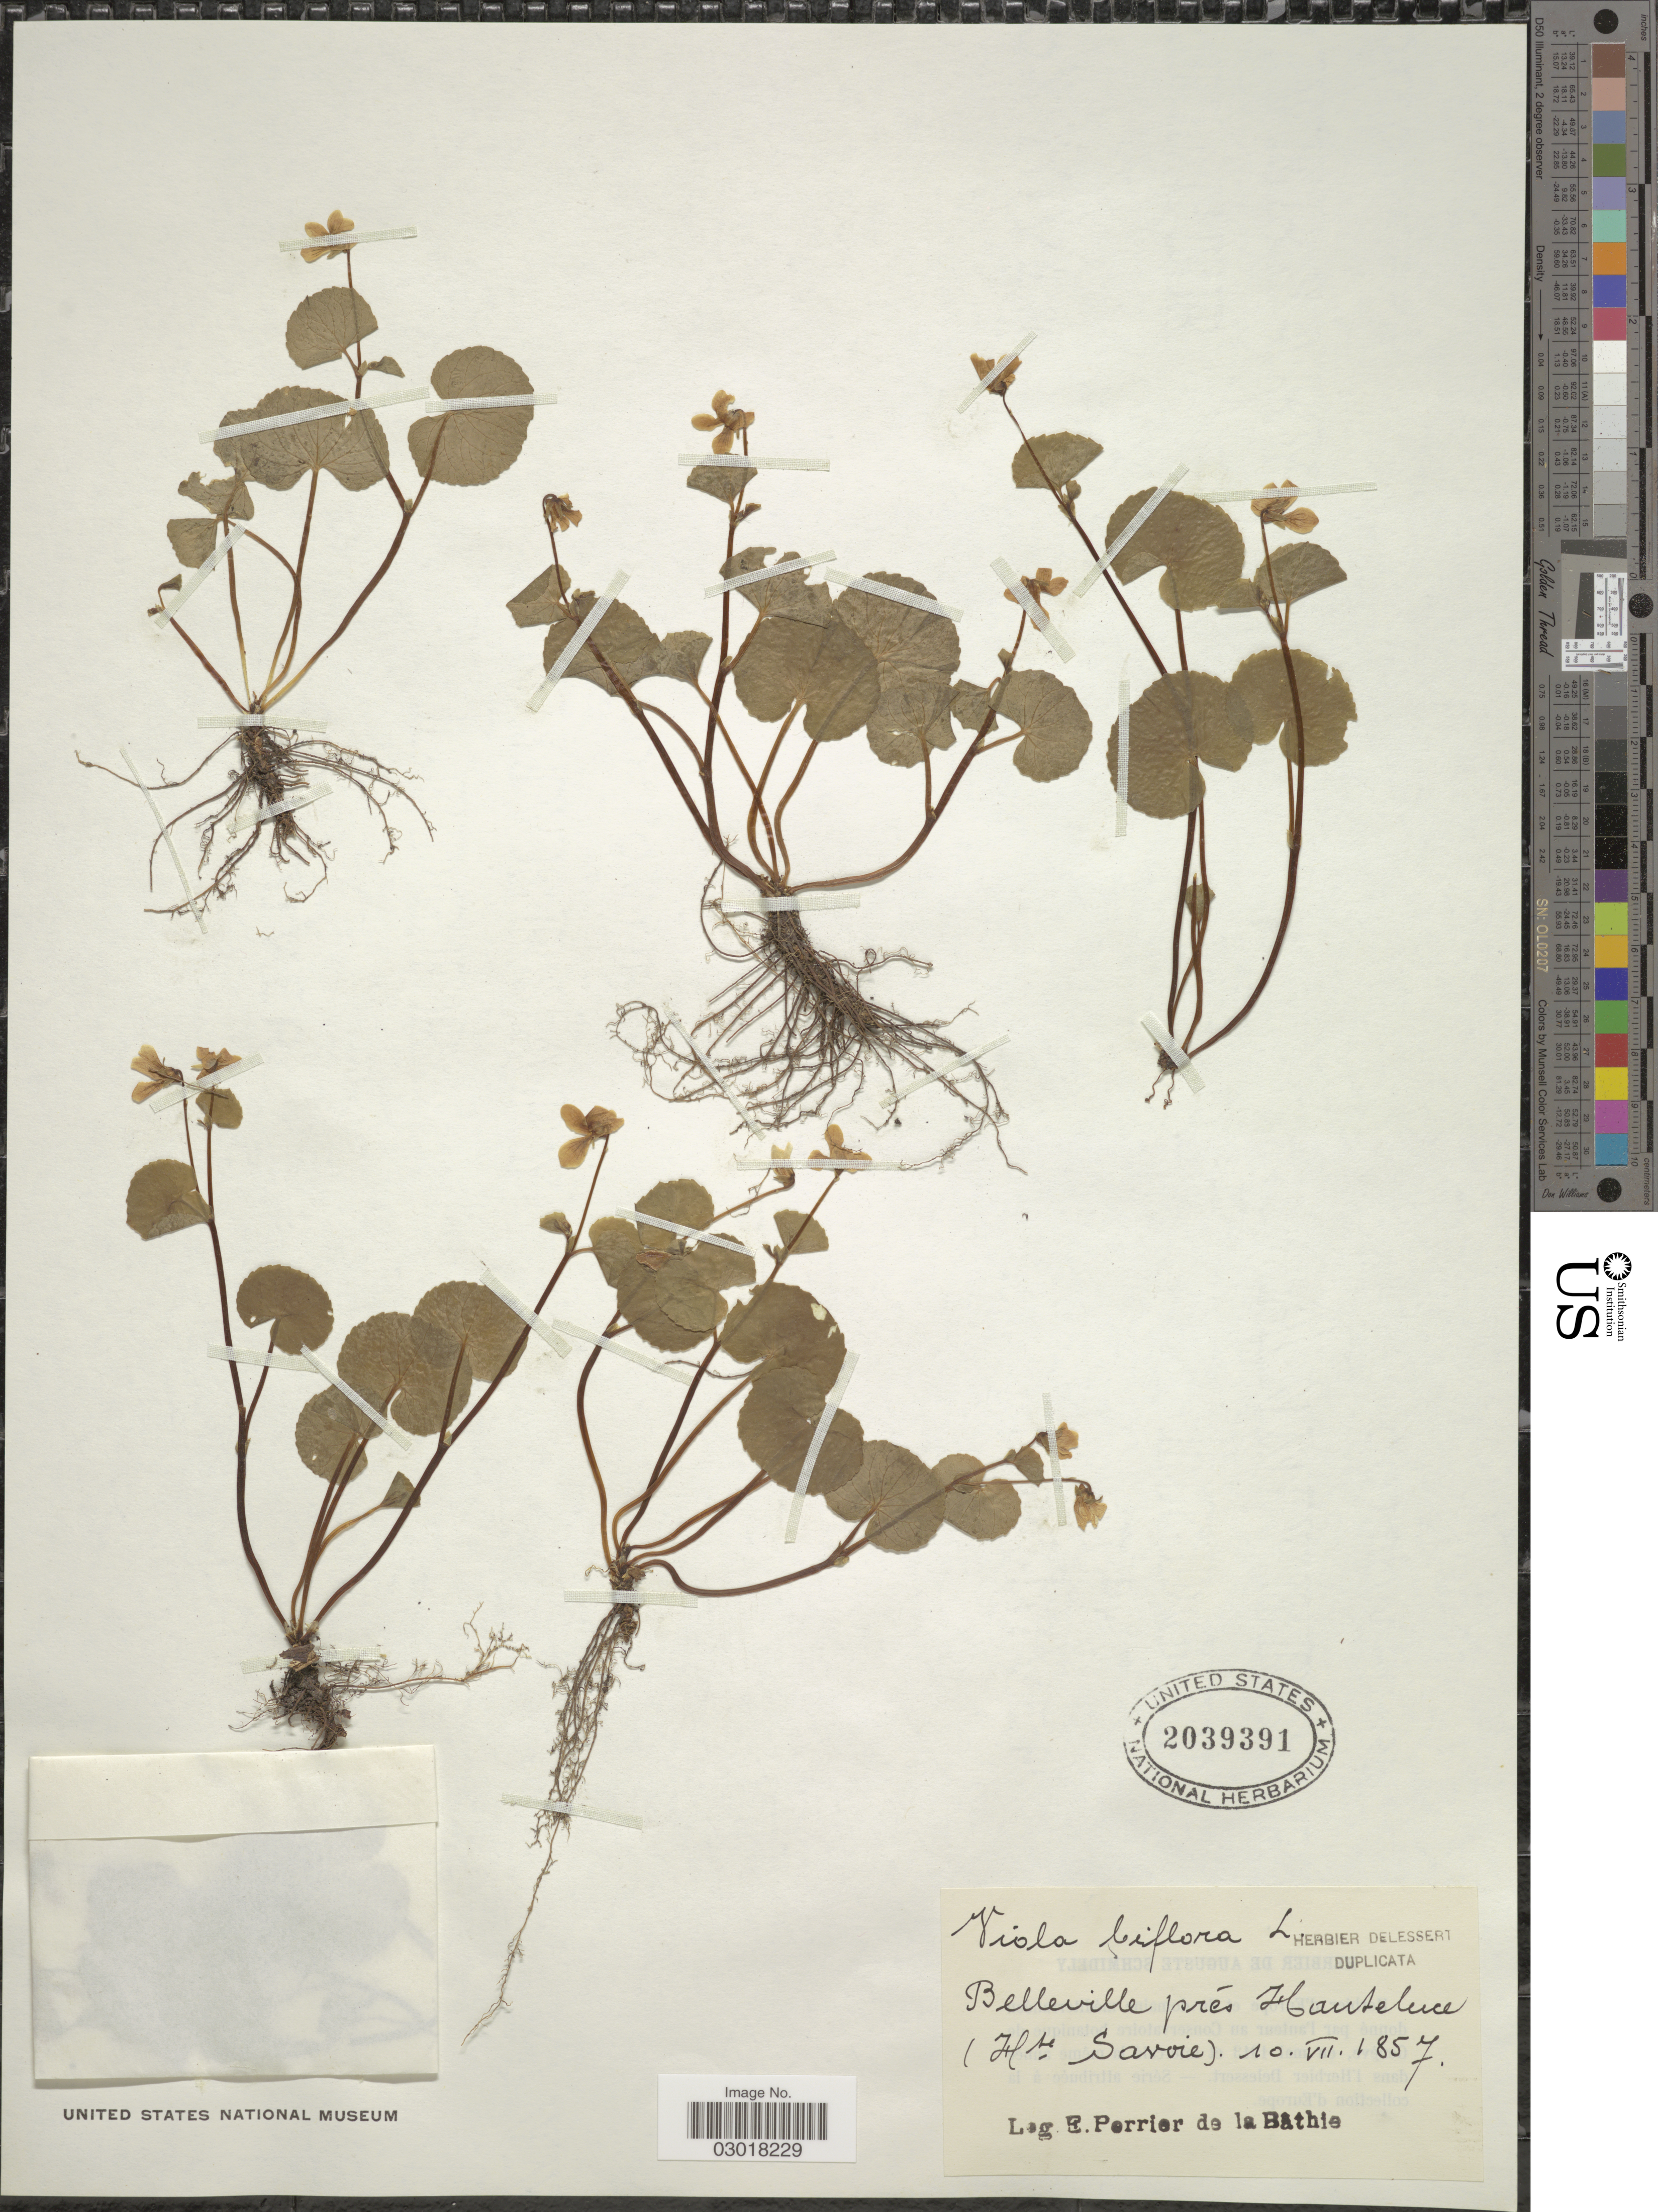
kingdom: Plantae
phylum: Tracheophyta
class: Magnoliopsida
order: Malpighiales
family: Violaceae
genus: Viola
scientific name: Viola biflora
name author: L.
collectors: E. Perrier de la Bâthie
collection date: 1857-07-10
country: France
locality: Belleville prés Hauteluce (Hte Savoie).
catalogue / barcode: US 2039391